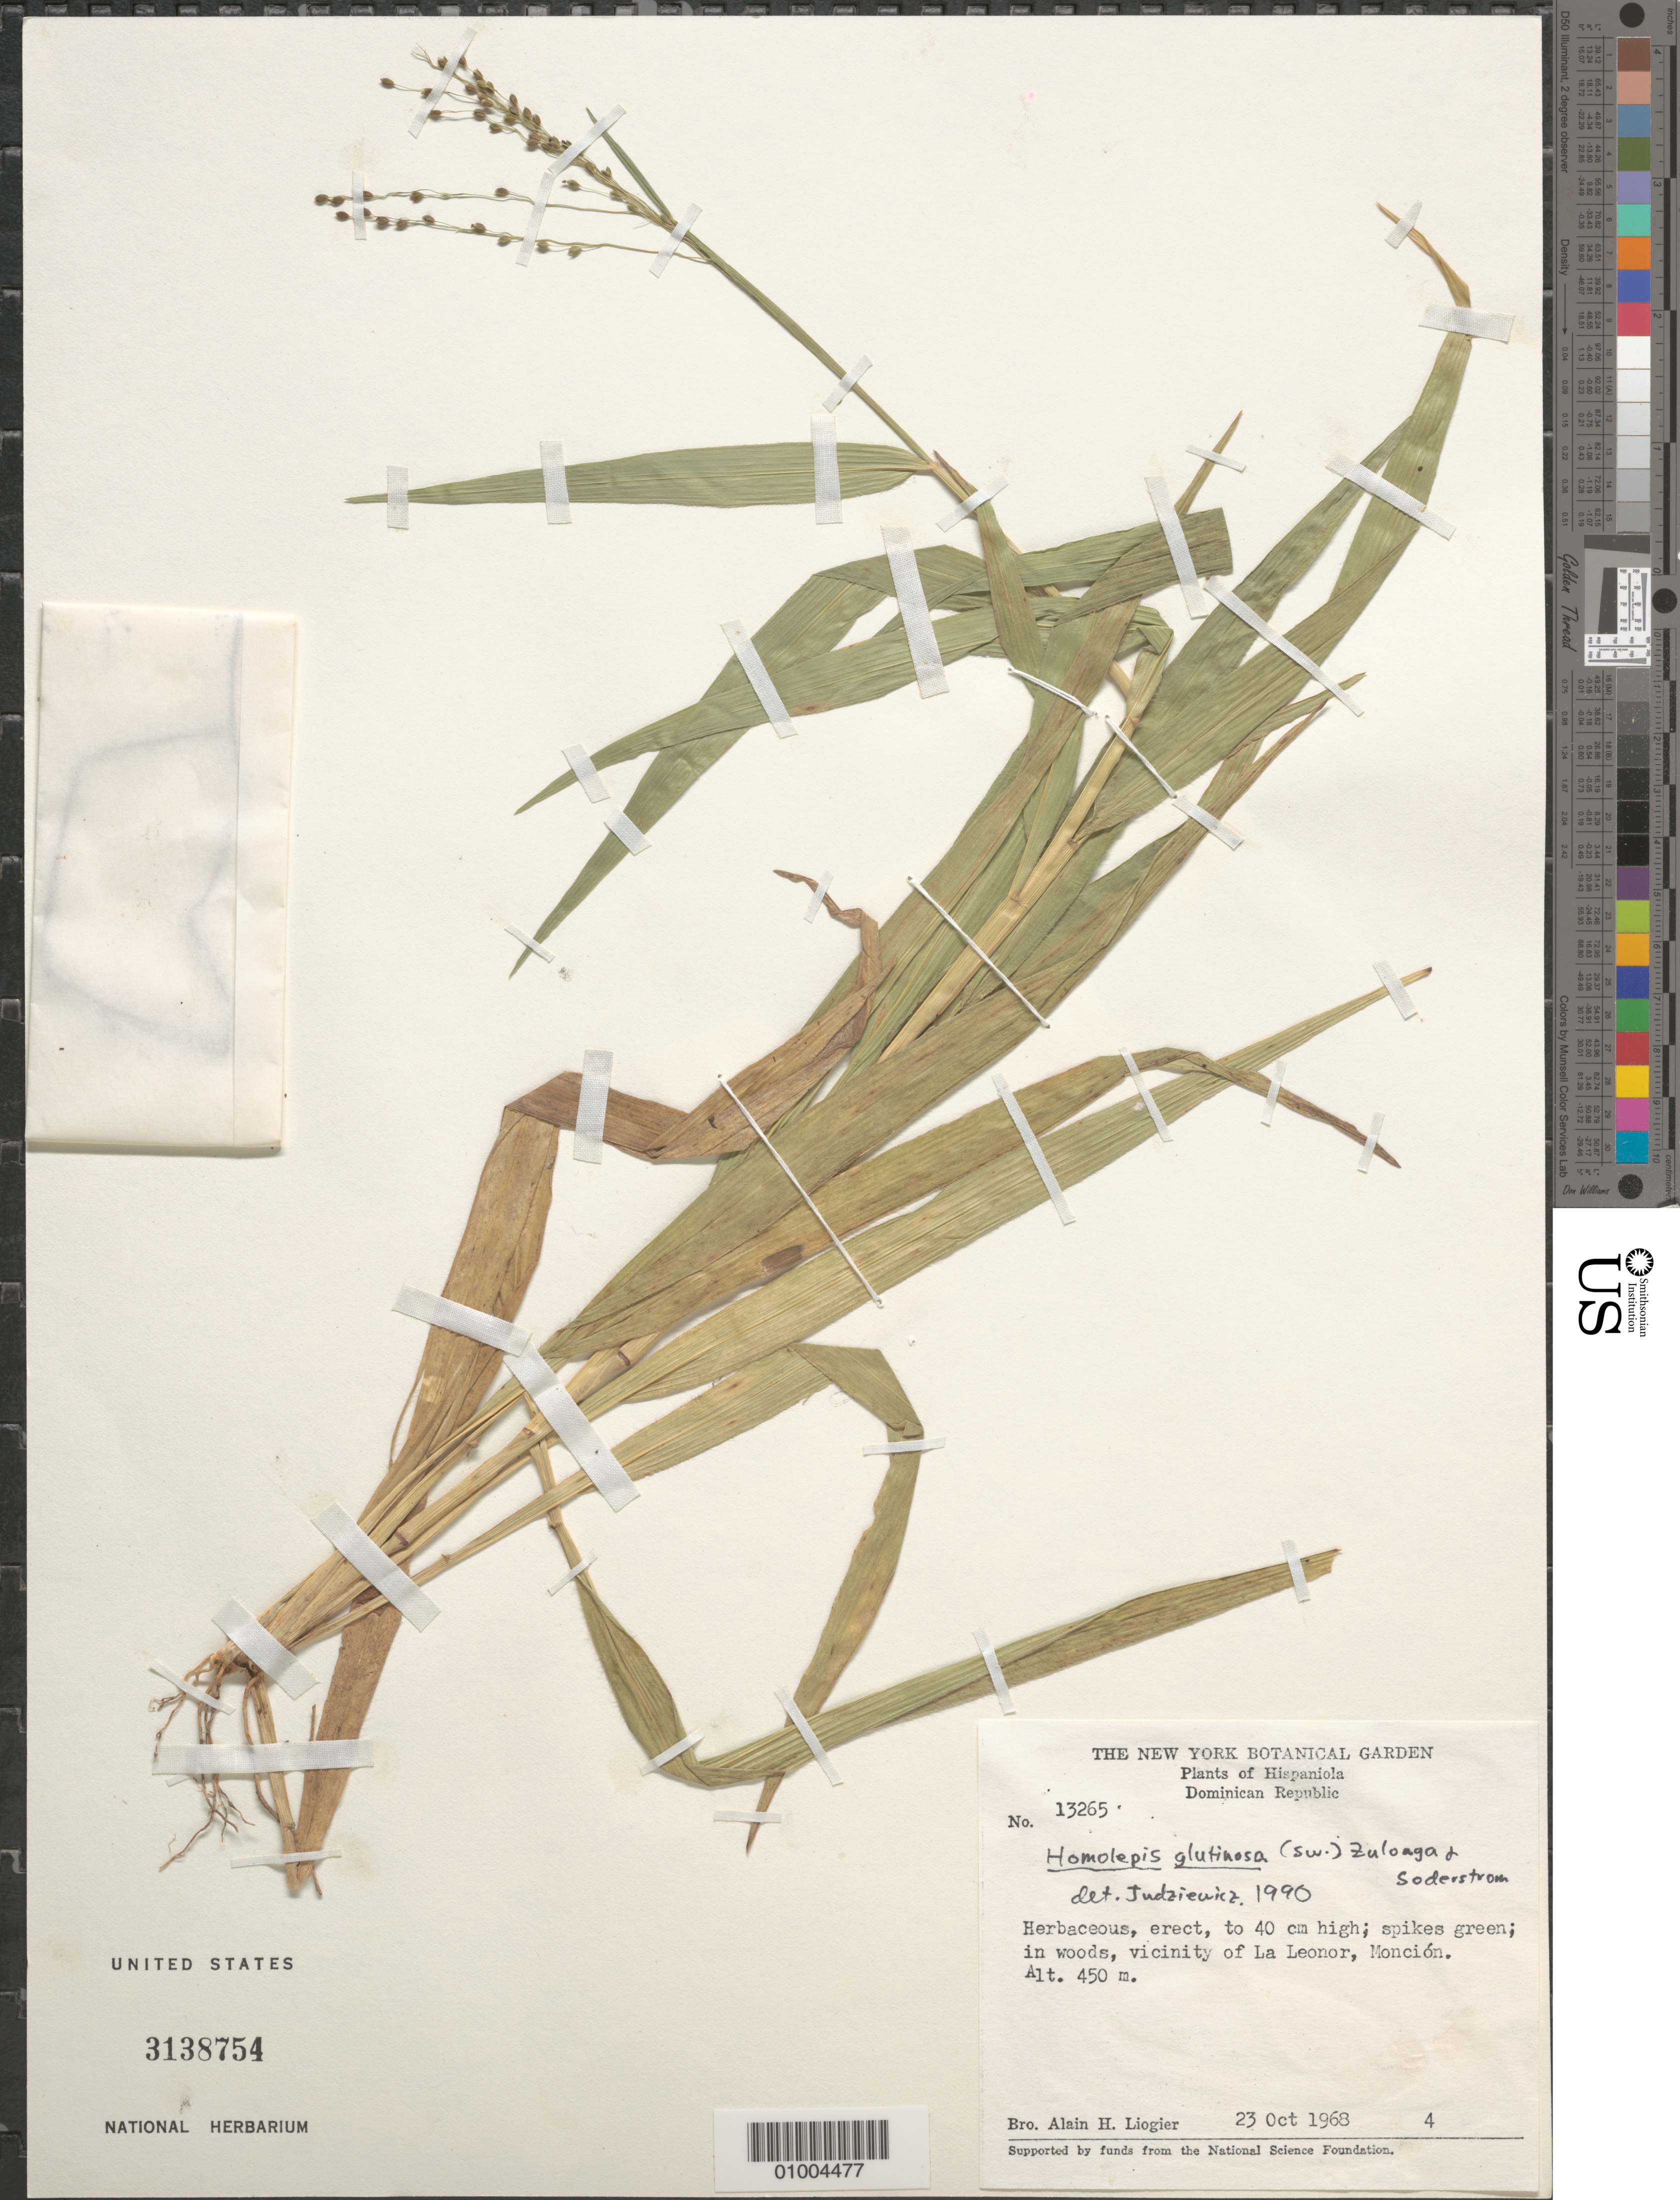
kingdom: Plantae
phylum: Tracheophyta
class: Liliopsida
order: Poales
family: Poaceae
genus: Homolepis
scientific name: Homolepis glutinosa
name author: (Sw.) Zuloaga & Soderstr.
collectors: A. H. Liogier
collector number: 13265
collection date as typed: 23 Oct 1968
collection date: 1968-10-23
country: Dominican Republic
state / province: Santiago Rodriguez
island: Hispaniola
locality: Moncion, vicinity of La Leonor, in woods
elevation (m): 450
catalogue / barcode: US 3138754